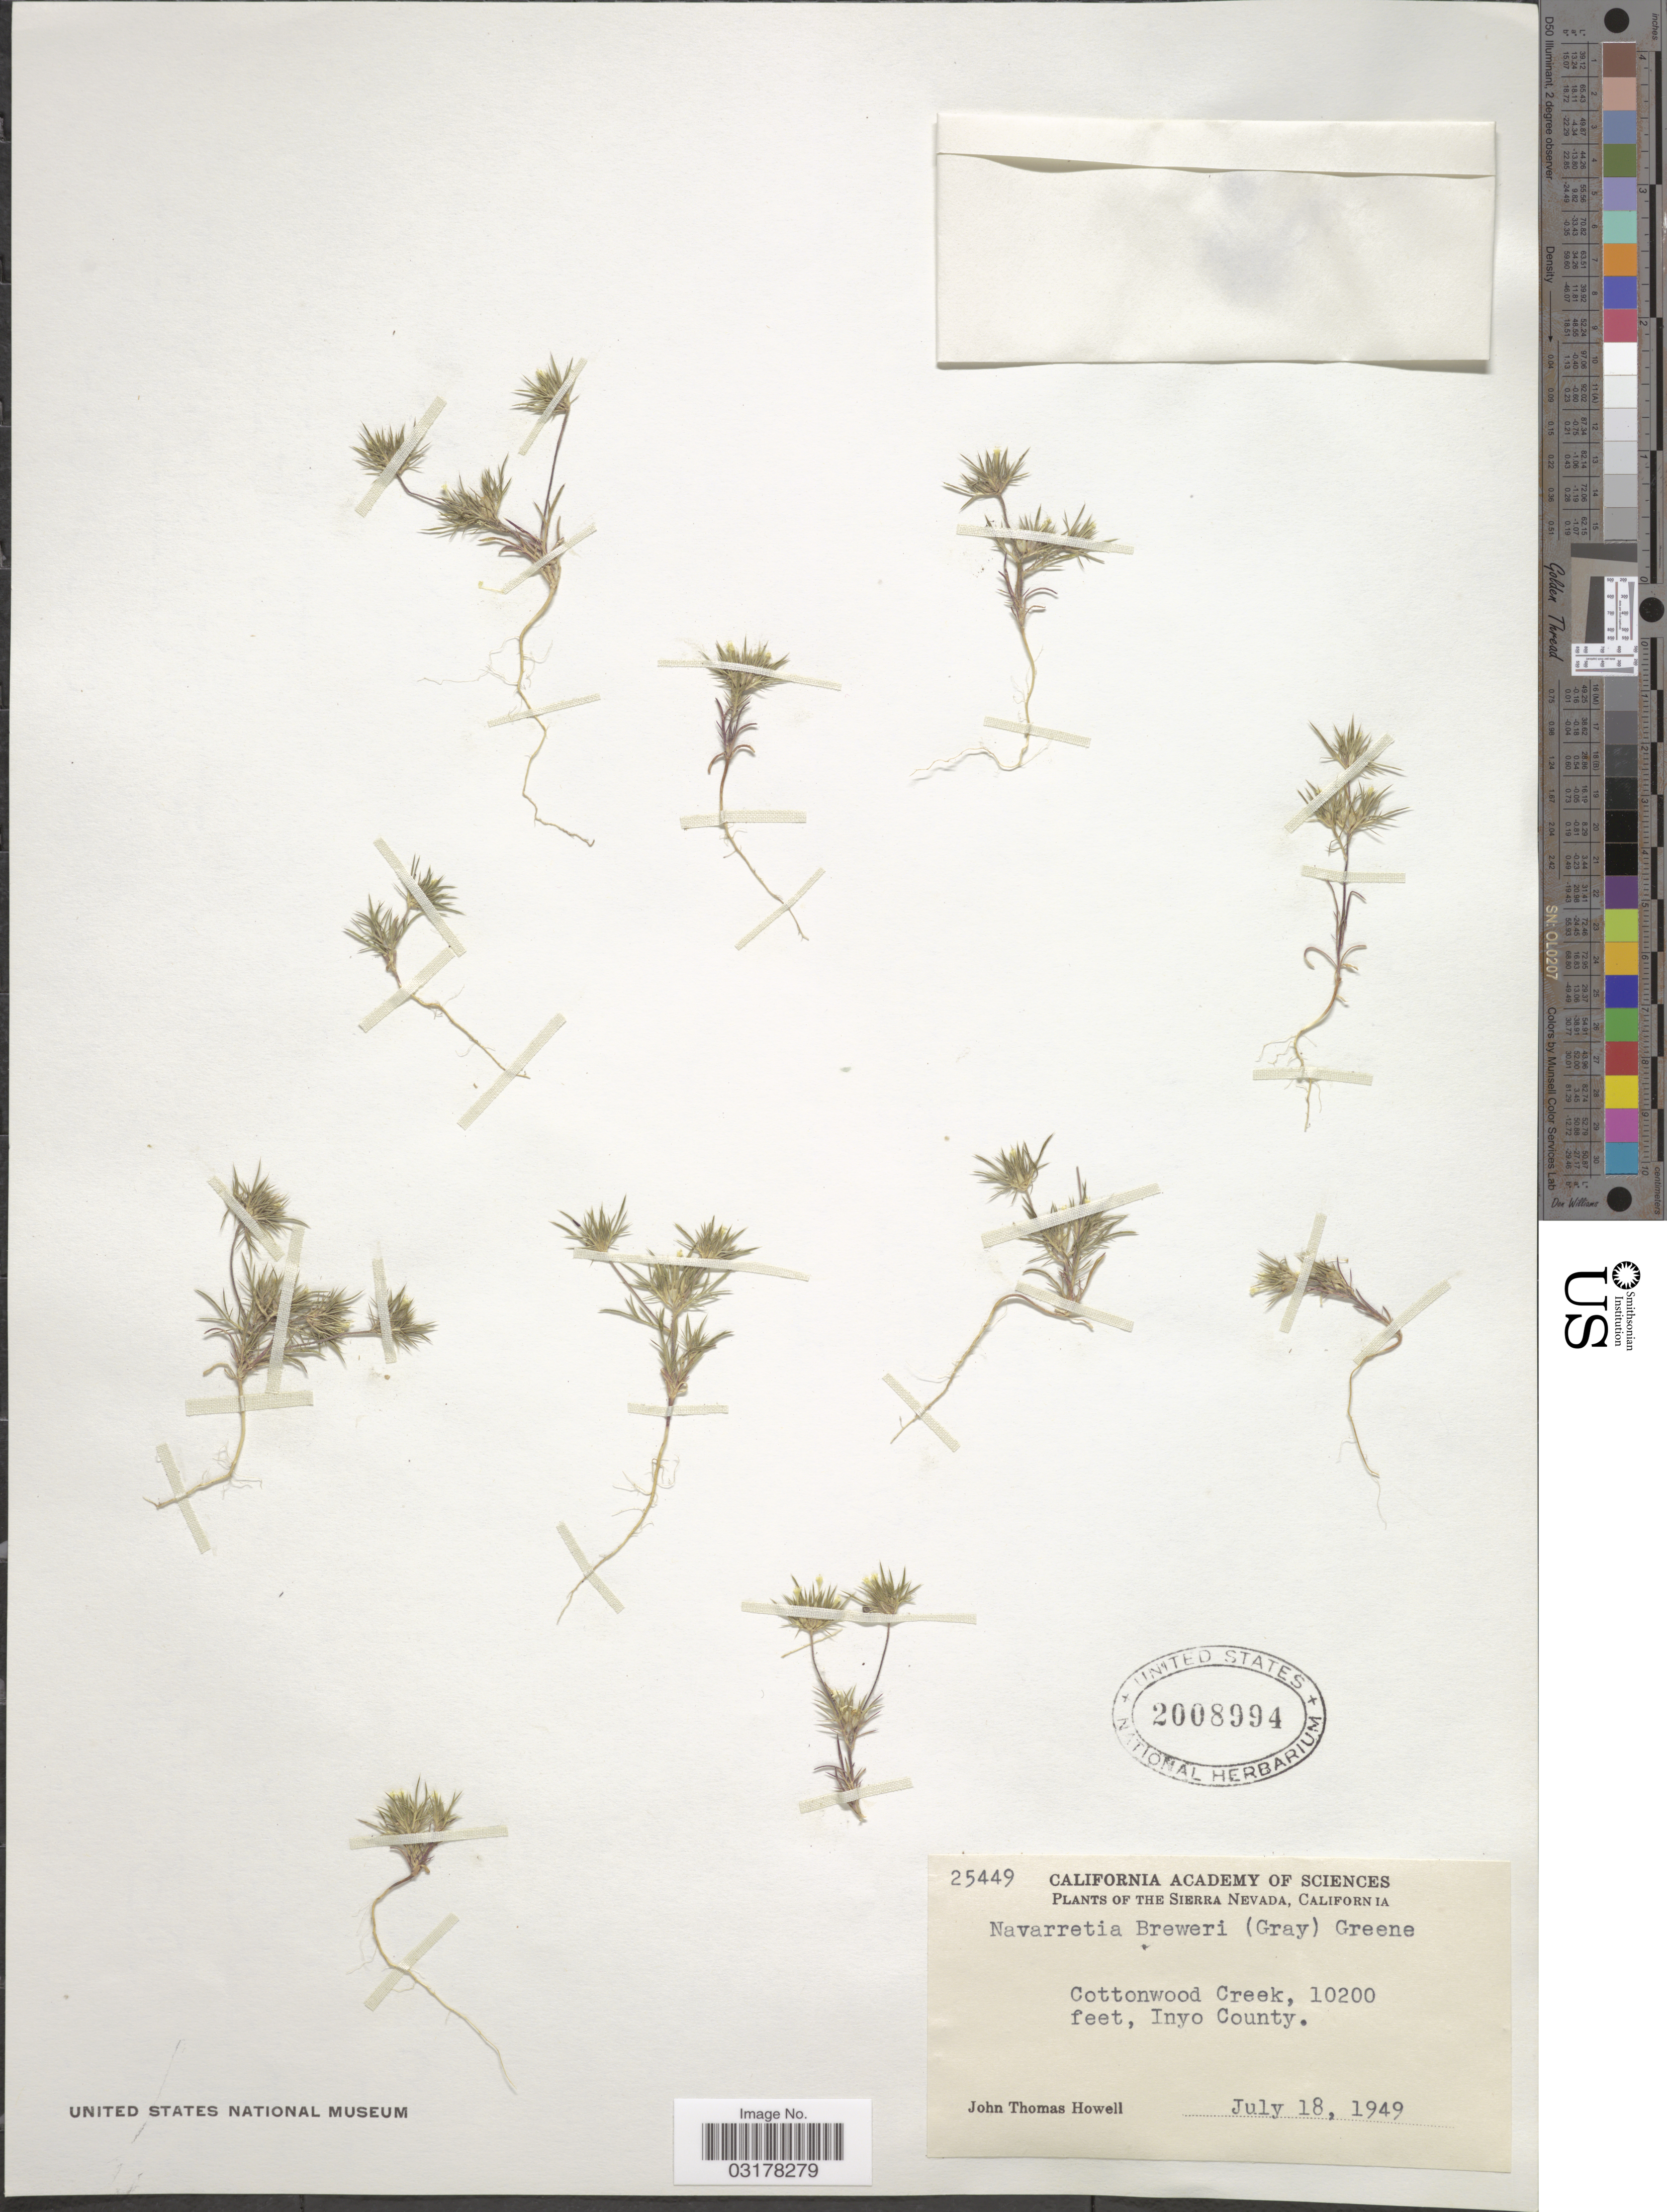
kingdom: Plantae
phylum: Tracheophyta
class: Magnoliopsida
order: Ericales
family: Polemoniaceae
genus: Navarretia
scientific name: Navarretia breweri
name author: (A. Gray) Greene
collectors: J. T. Howell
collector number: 25449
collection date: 1949-07-18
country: United States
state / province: California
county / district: Inyo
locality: The Sierra Nevada. Cottonwood Creek, Inyo County.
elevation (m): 3109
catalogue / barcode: US 2008994